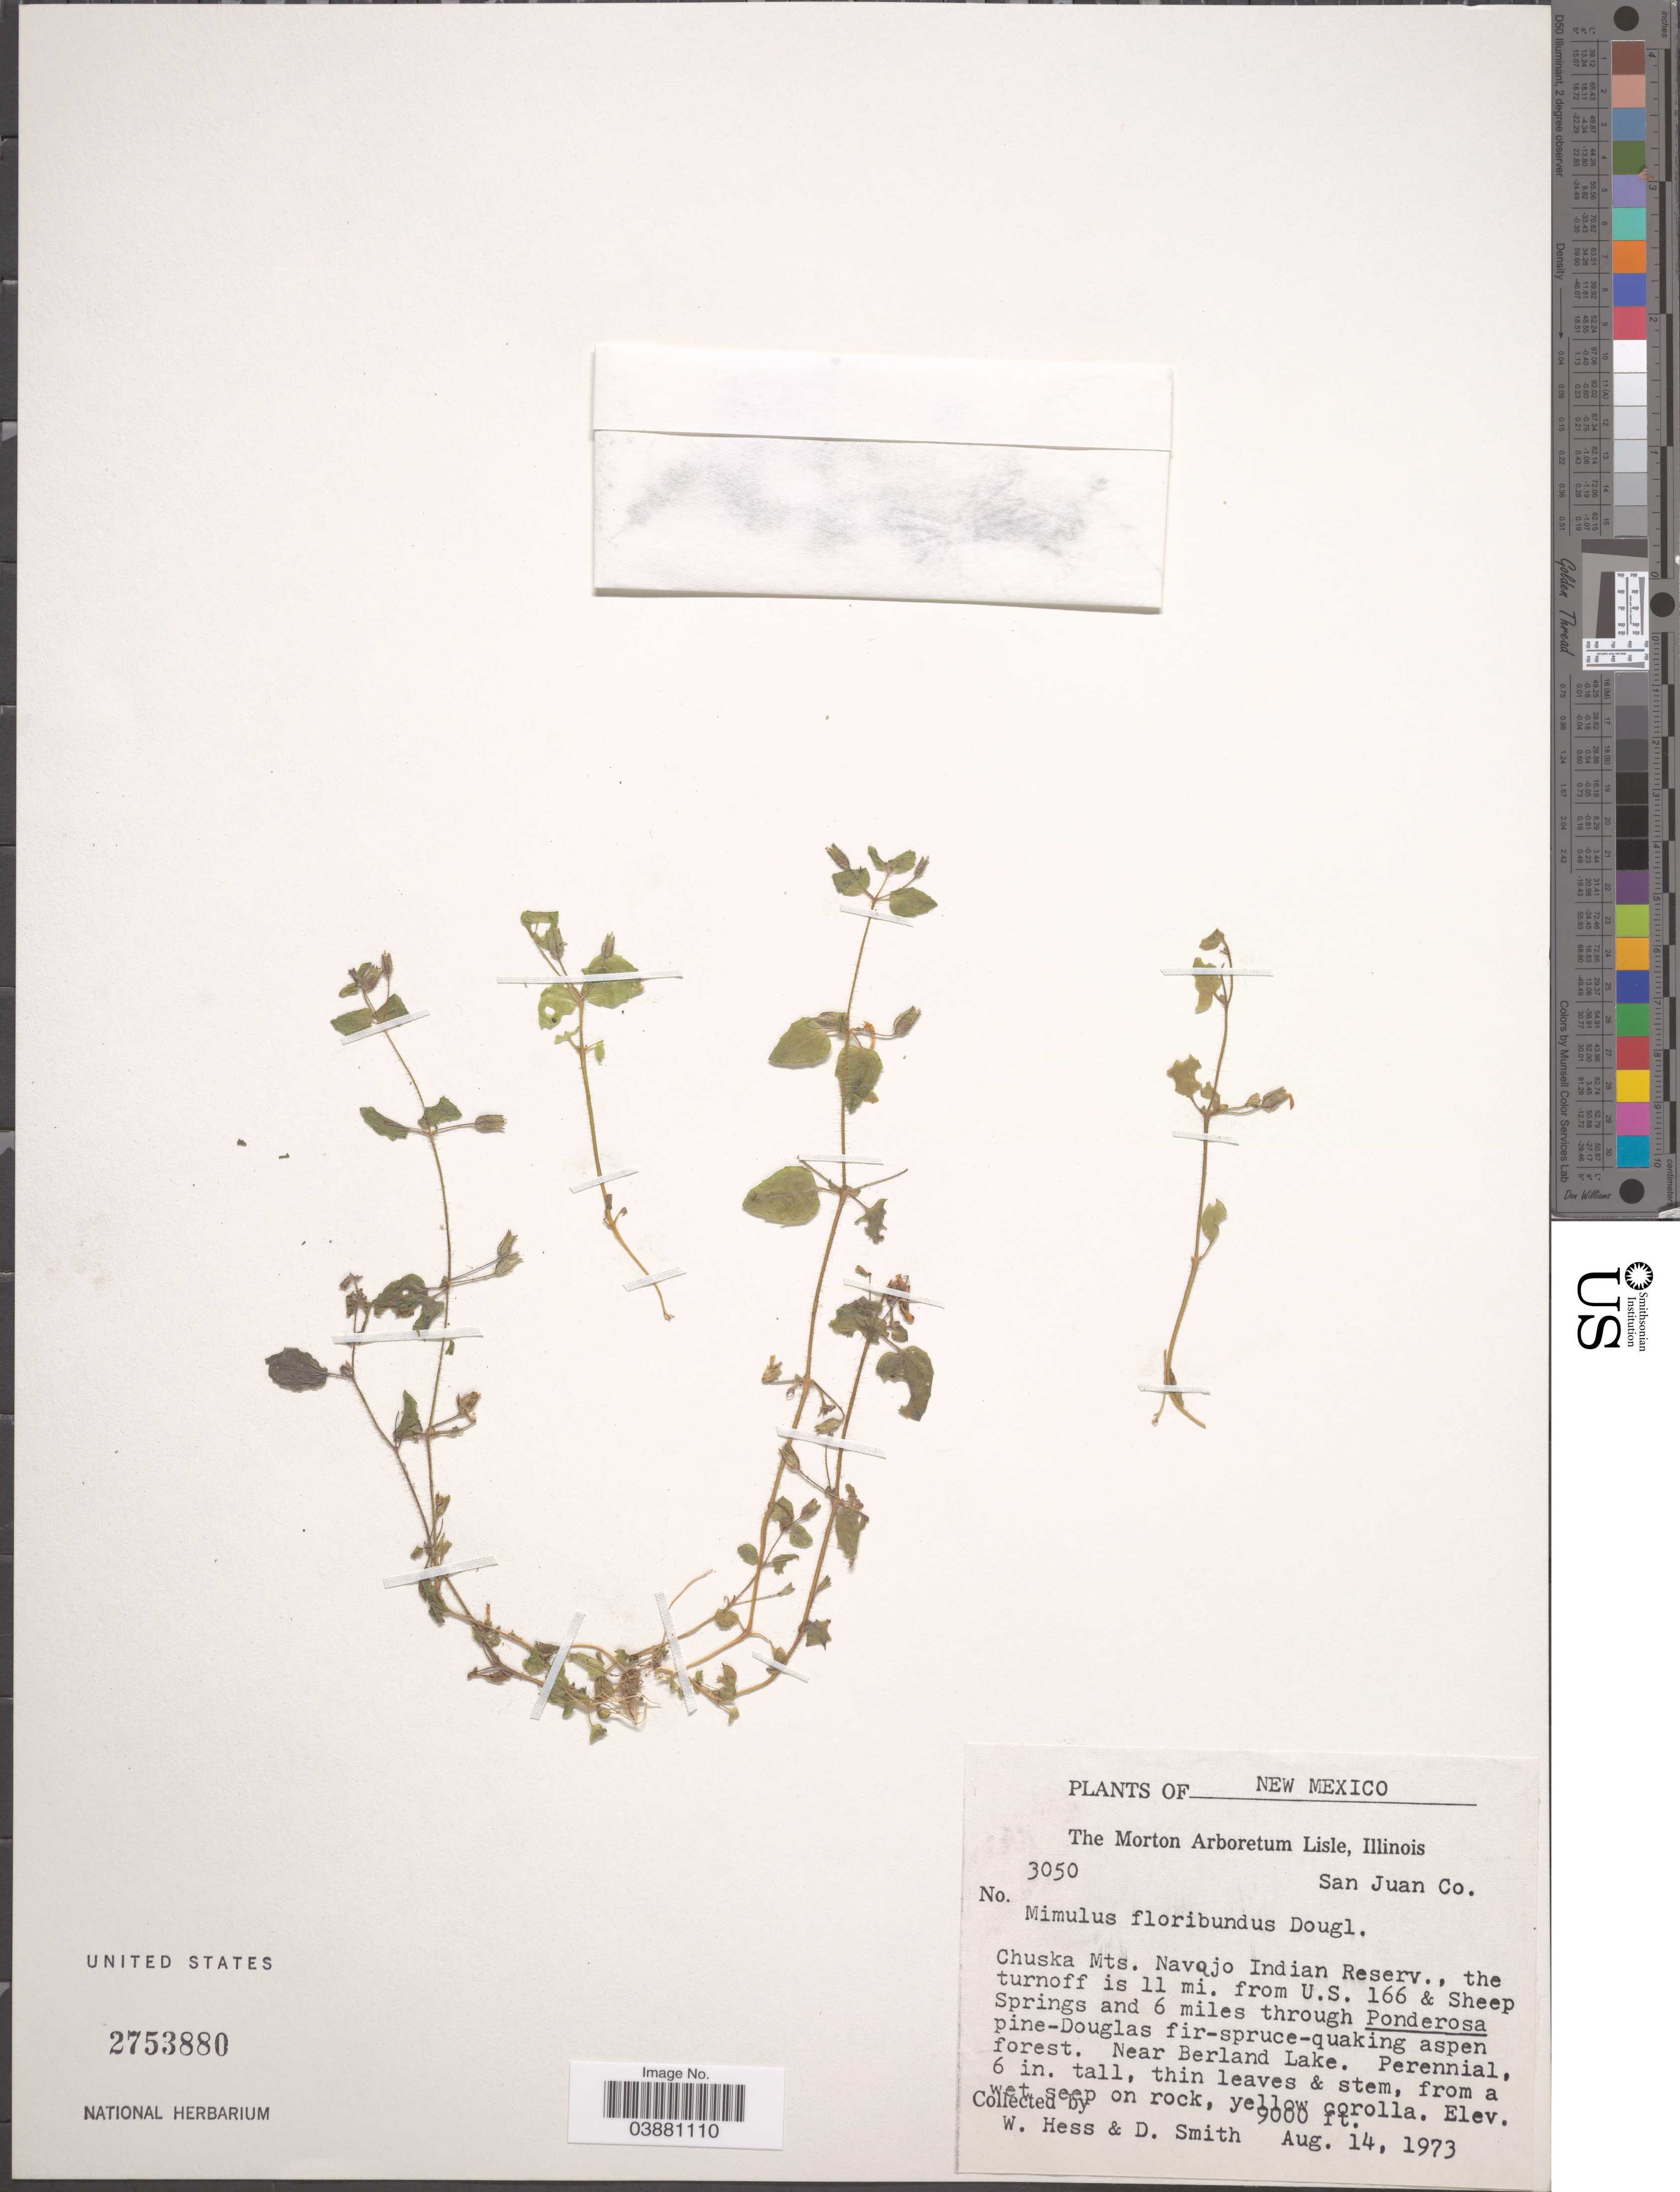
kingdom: Plantae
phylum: Tracheophyta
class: Magnoliopsida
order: Lamiales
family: Phrymaceae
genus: Mimulus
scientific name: Mimulus floribundus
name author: Douglas ex Lindl.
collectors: W. Hess & D. Smith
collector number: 3050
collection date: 1973-08-14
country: United States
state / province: New Mexico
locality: Chuska Mts. Navajo Indian Reserv., the turnoff is 11 mi. from U.S. 166 & Sheep Springs and 6 miles. Near Berland Lake.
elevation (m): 2743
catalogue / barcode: US 2753880